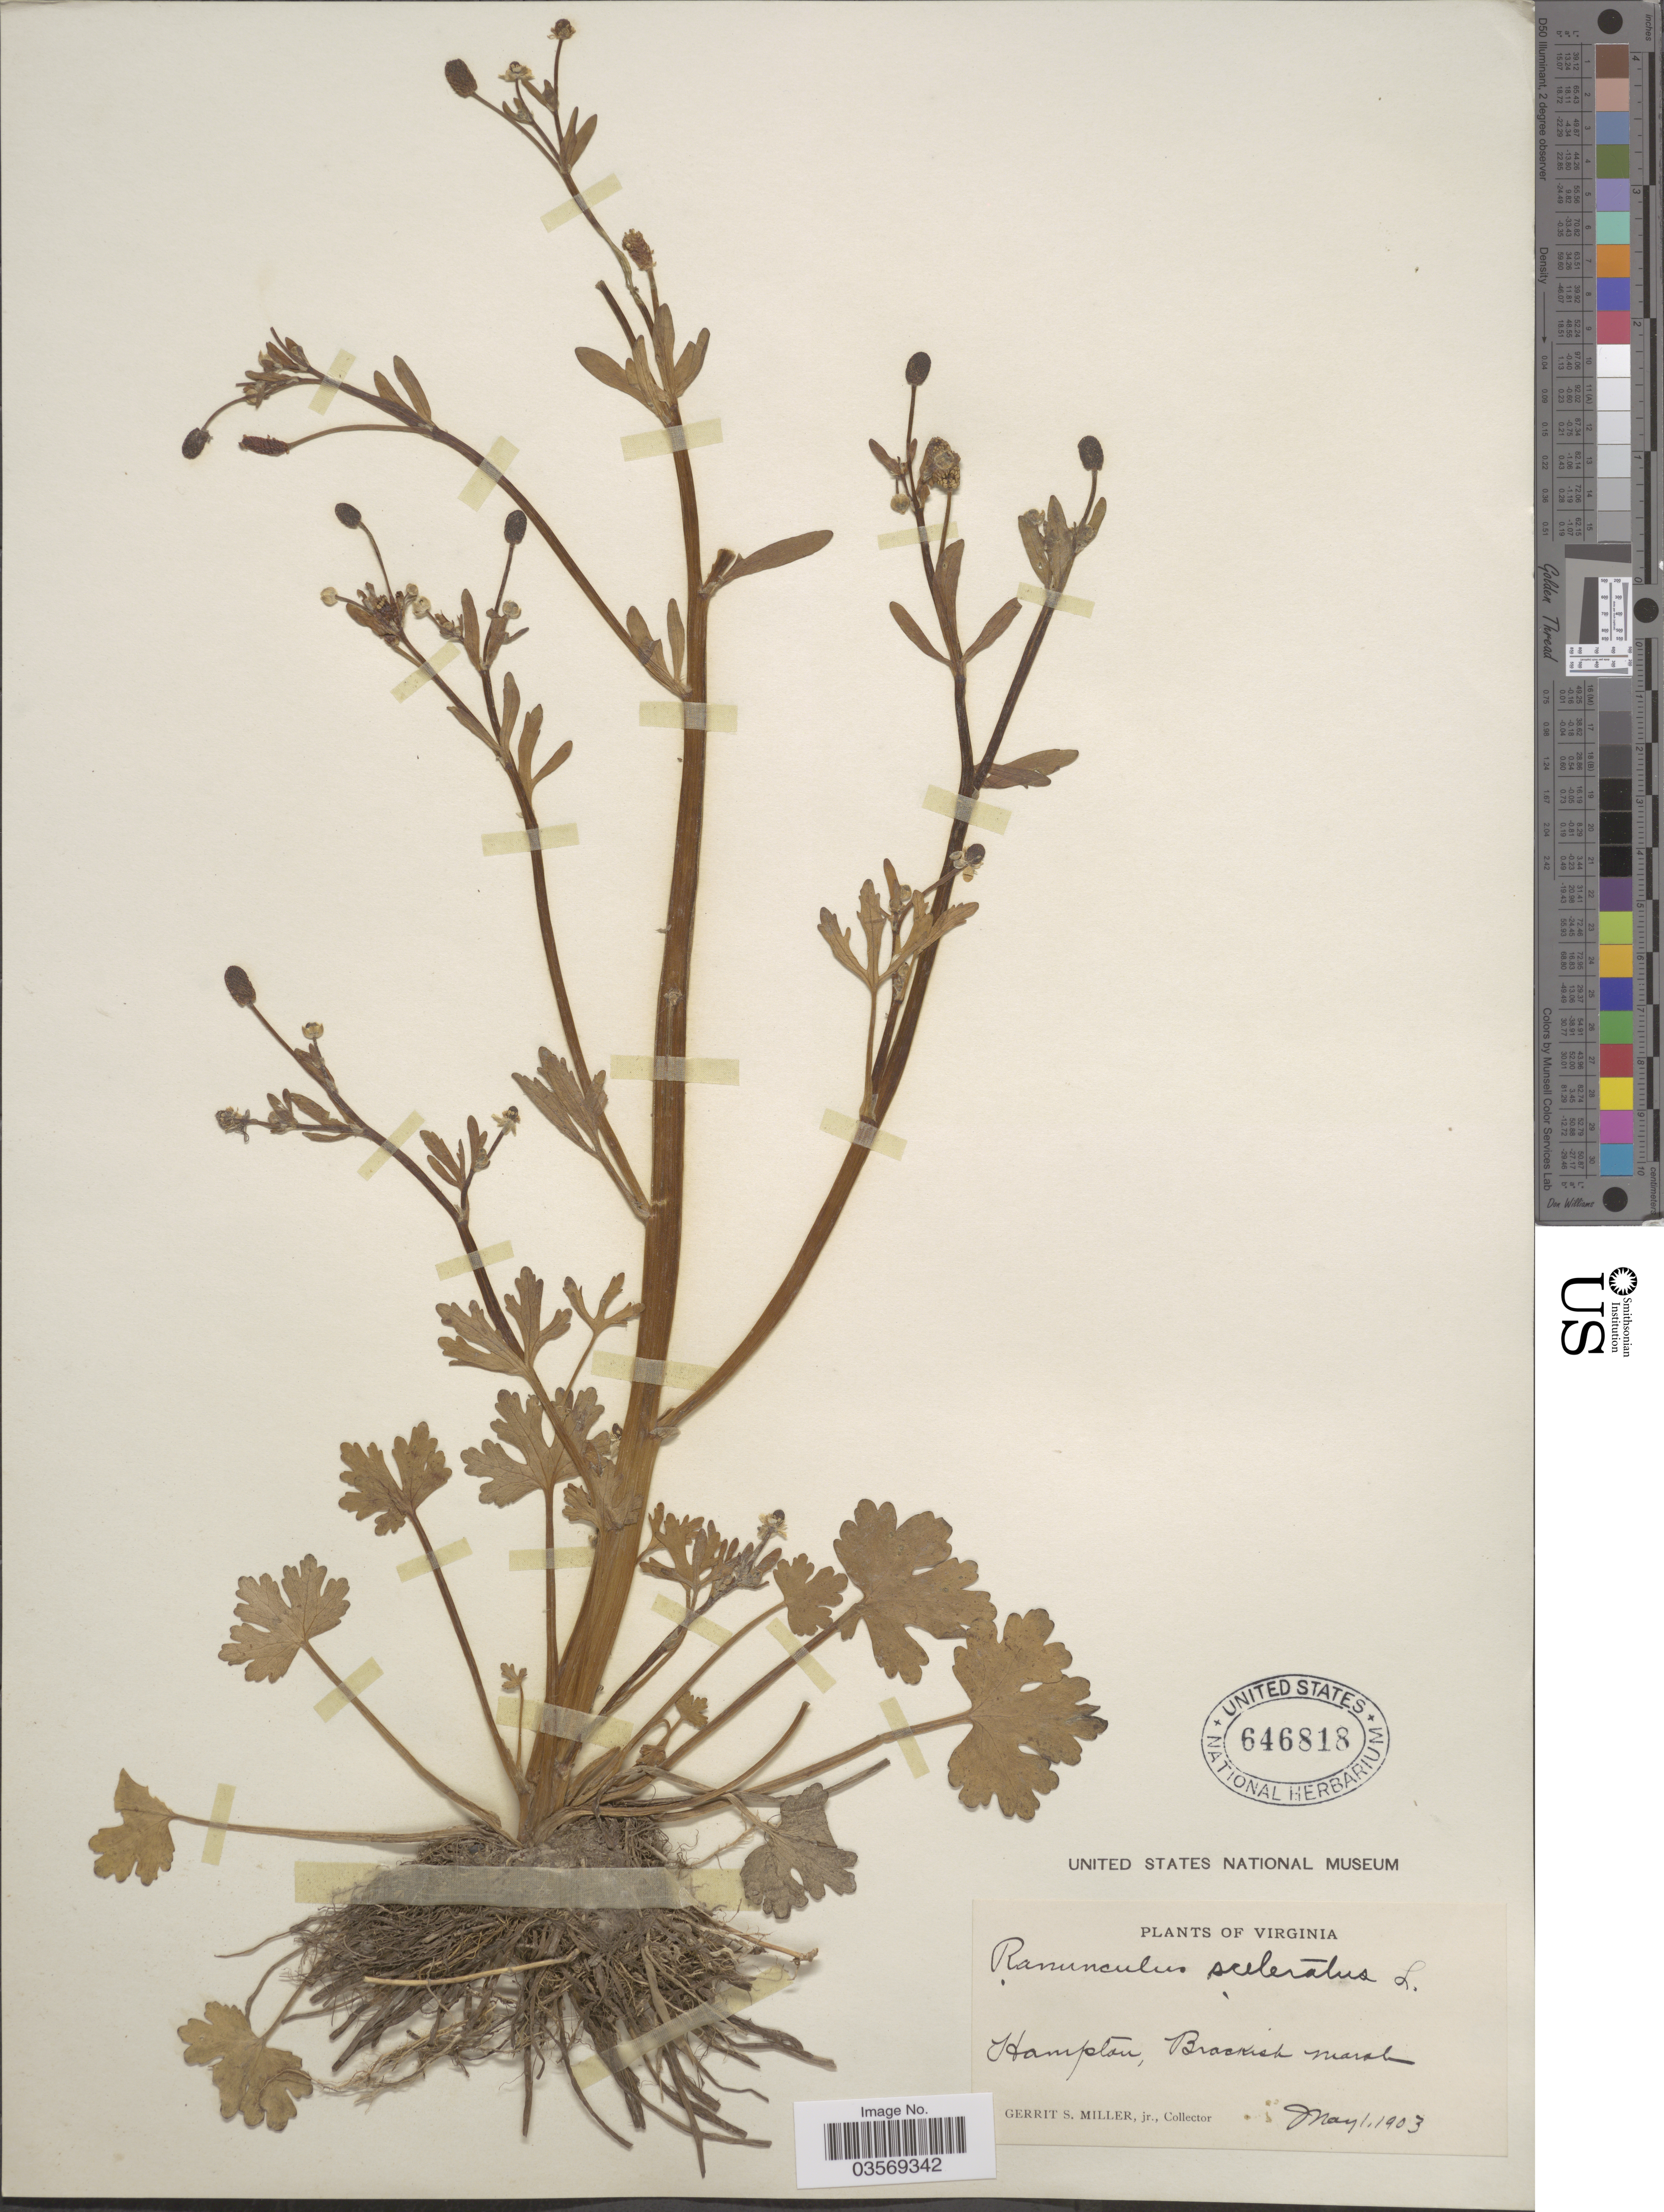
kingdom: Plantae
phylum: Tracheophyta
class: Magnoliopsida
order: Ranunculales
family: Ranunculaceae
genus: Ranunculus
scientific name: Ranunculus sceleratus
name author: L.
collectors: G. S. Miller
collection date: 1903-05-01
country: United States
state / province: Virginia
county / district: City of Hampton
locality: Hampton, Brackish marsh.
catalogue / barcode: US 646818